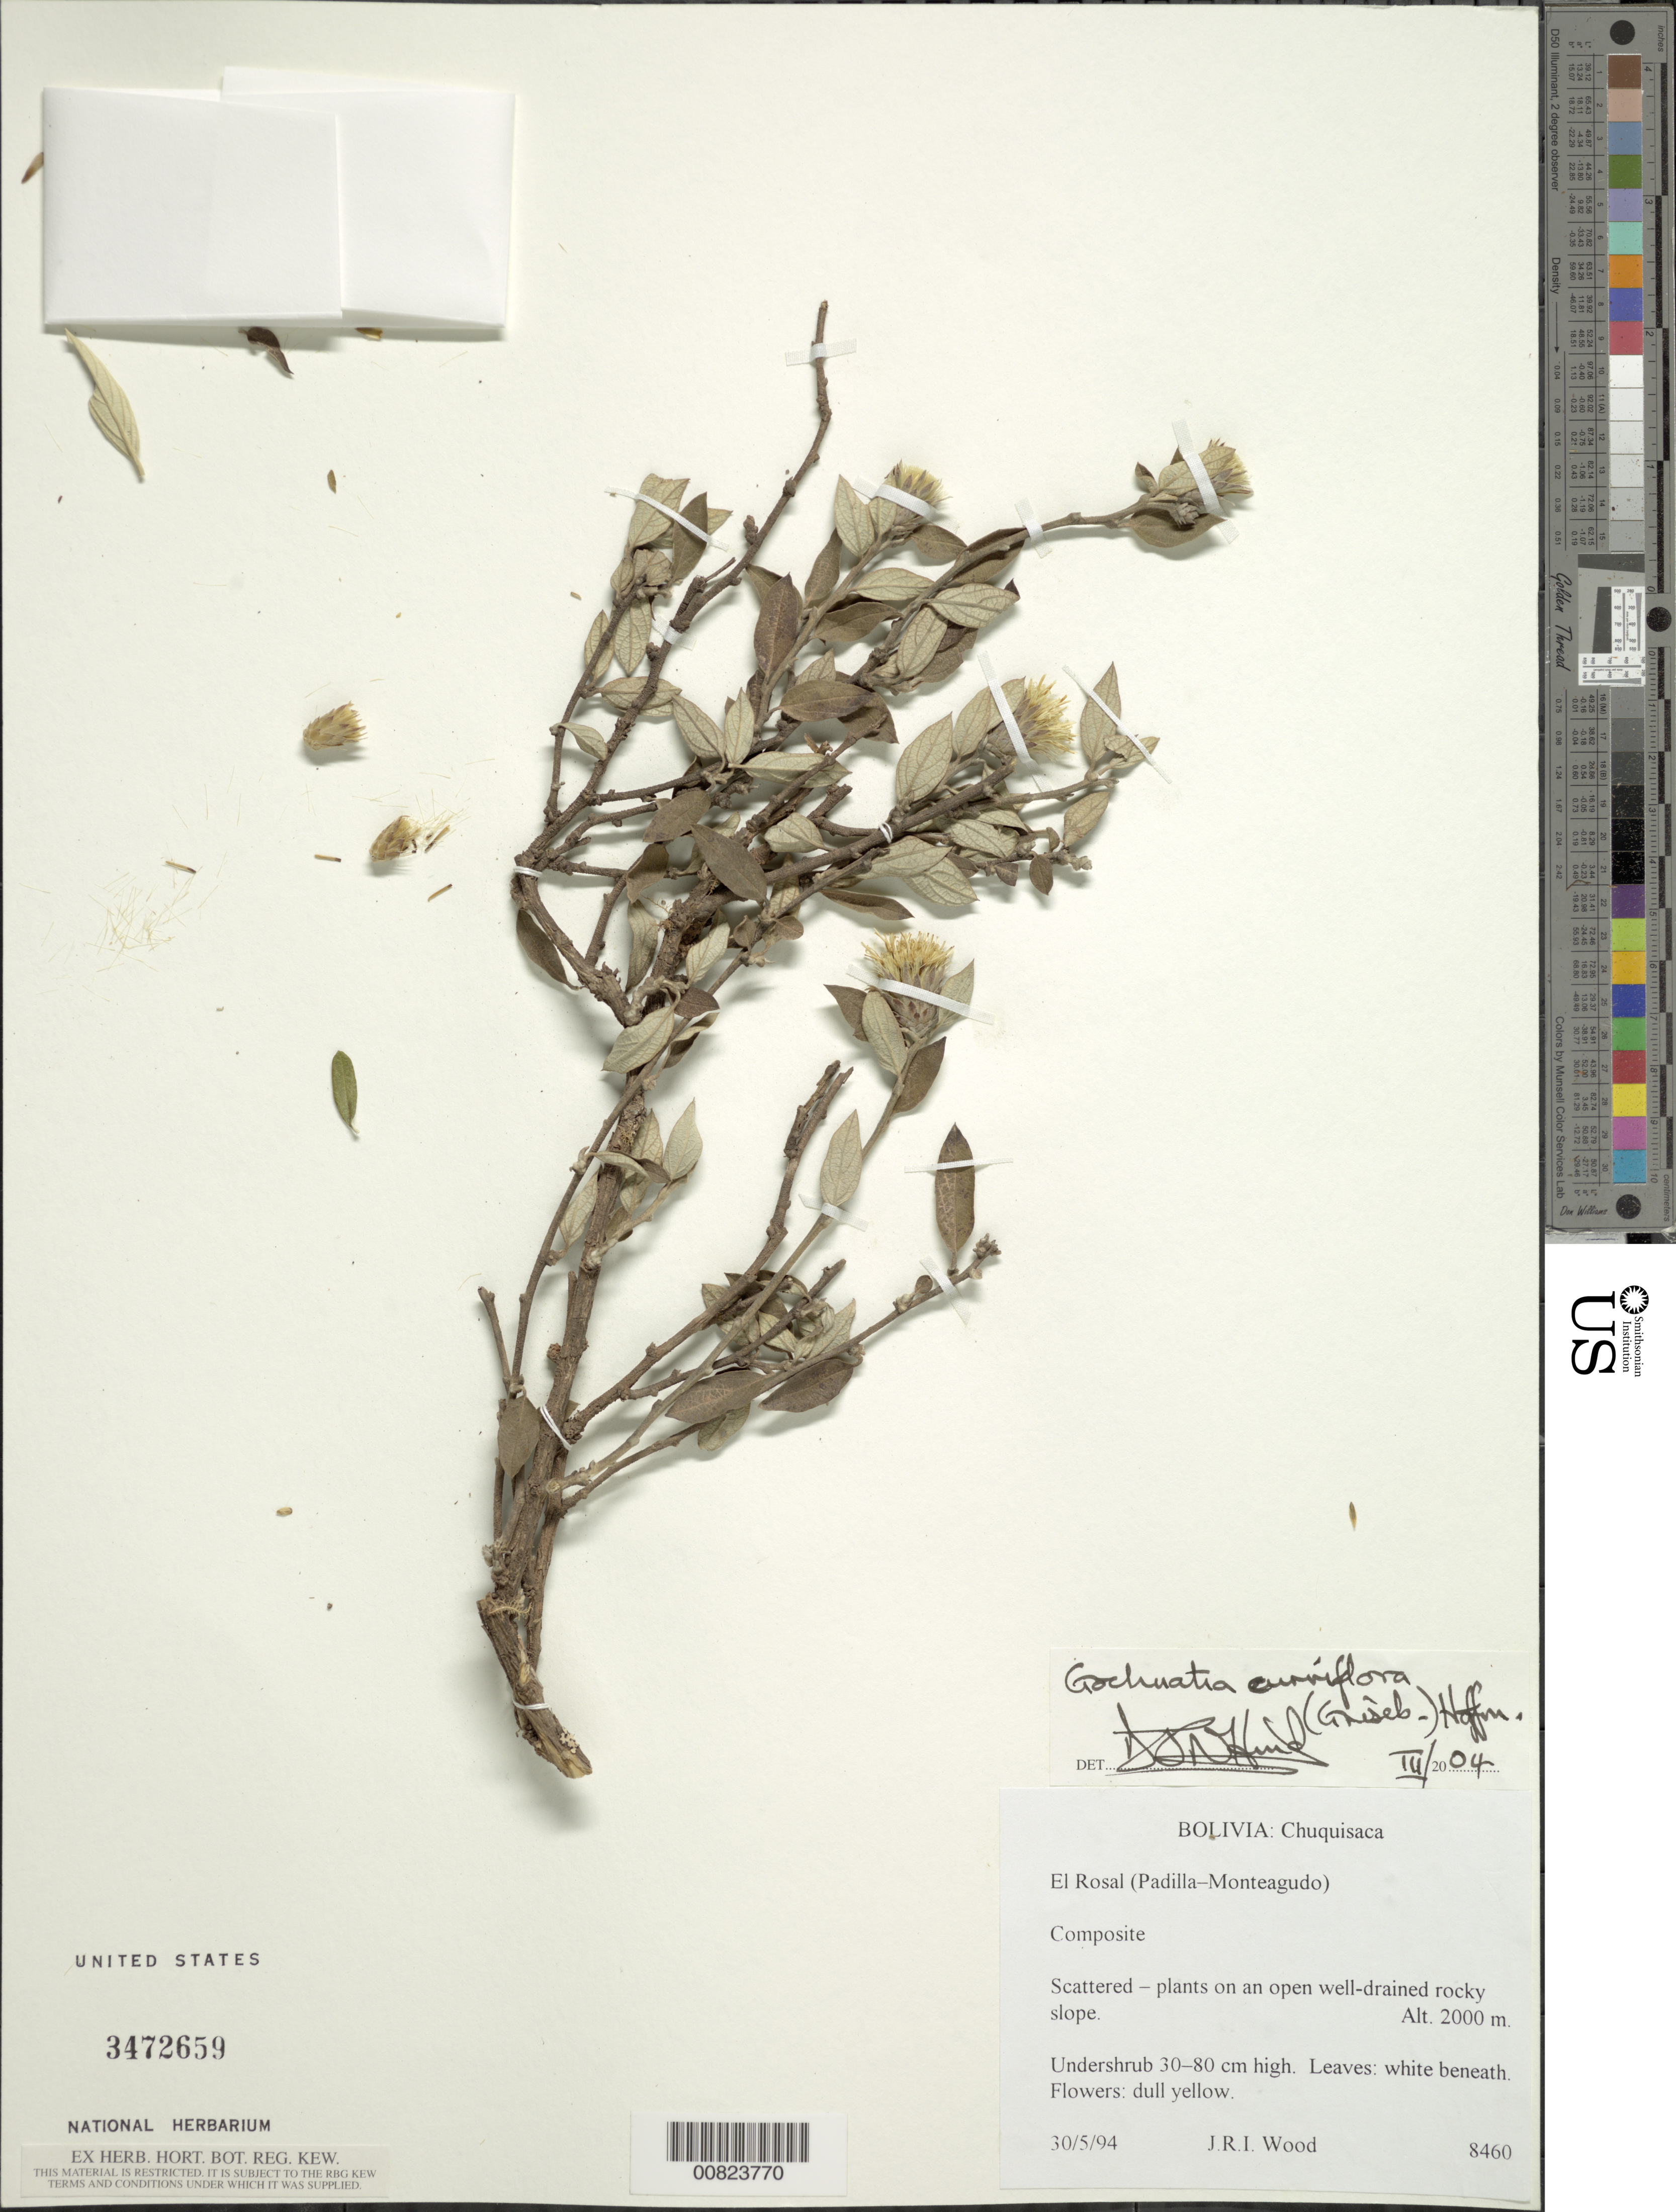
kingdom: Plantae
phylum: Tracheophyta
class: Magnoliopsida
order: Asterales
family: Asteraceae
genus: Gochnatia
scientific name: Gochnatia curviflora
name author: (Griseb.) O. Hoffm.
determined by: Hind, N.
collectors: J. R. I. Wood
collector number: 8460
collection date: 1994-05-30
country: Bolivia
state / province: Chuquisaca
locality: El Rosal (Padilla-Monteagudo)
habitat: Scattered - plants on an open well-drained rocky slope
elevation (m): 2000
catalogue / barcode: US 3472659